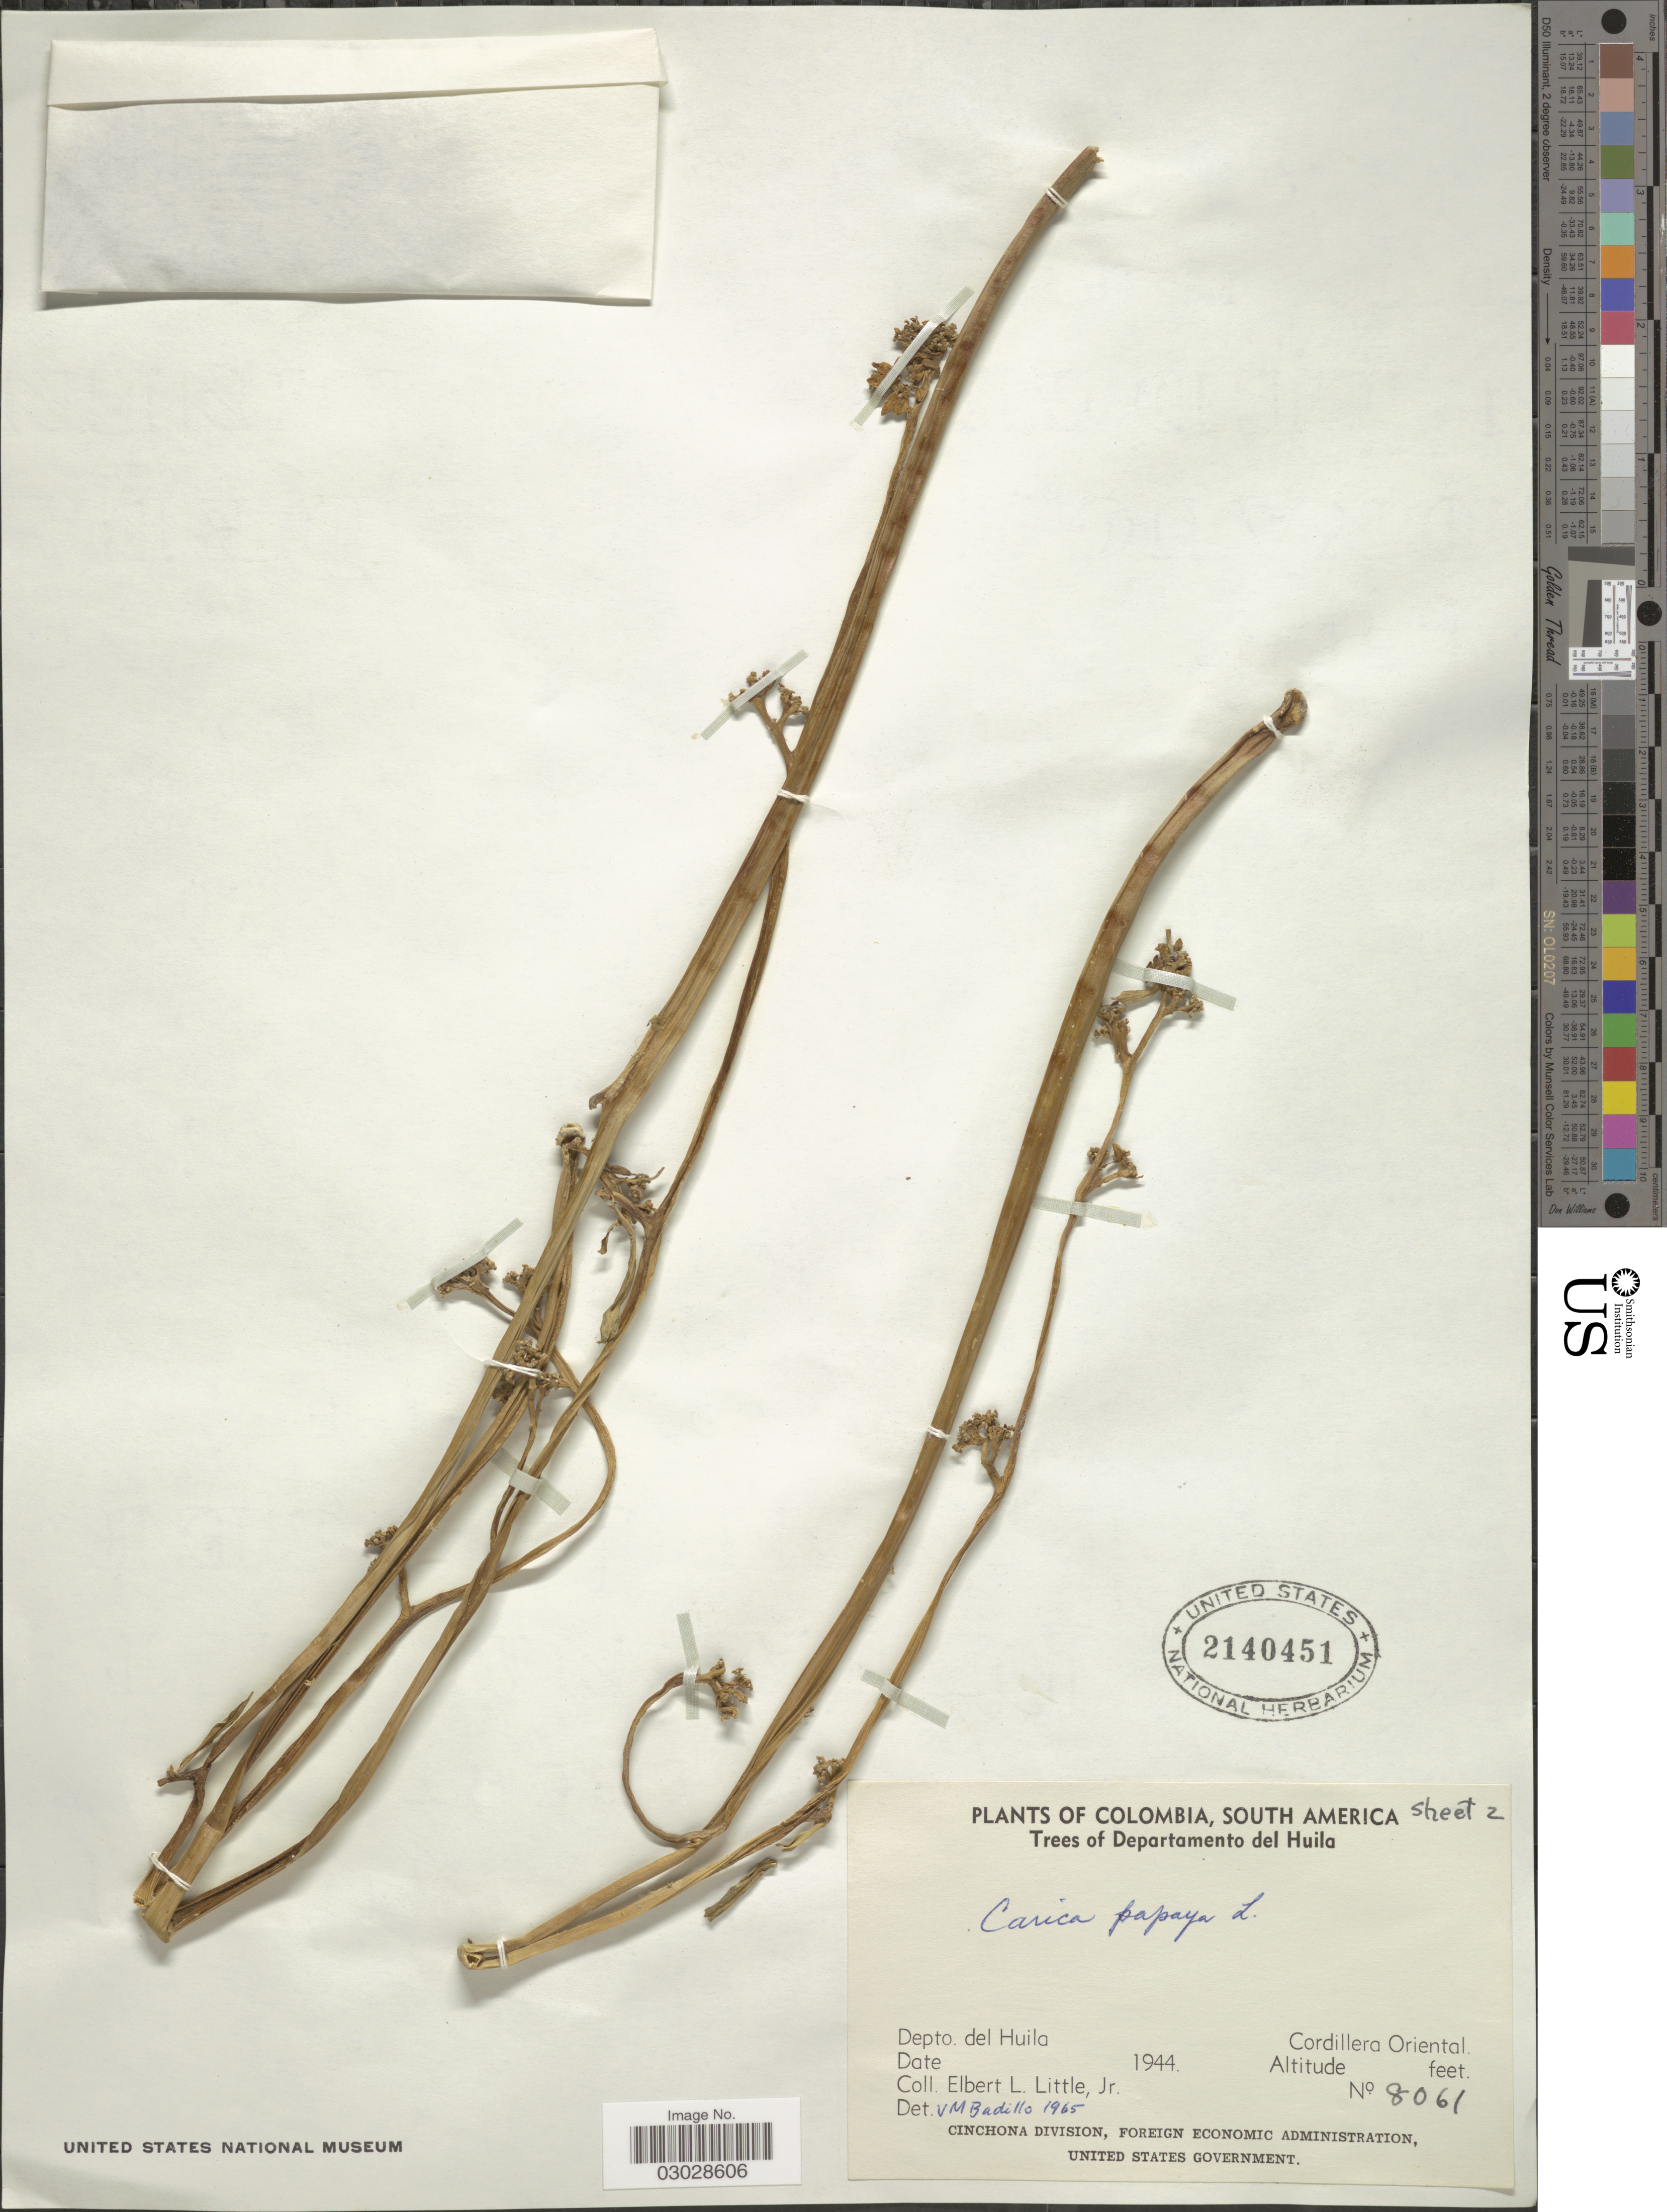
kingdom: Plantae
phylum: Tracheophyta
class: Magnoliopsida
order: Brassicales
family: Caricaceae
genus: Carica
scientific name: Carica papaya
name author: L.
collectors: E. L. Little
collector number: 8061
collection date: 1944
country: Colombia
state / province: Huila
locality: Depto. del Huila, Cordillera Oriental.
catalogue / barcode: US 2140451